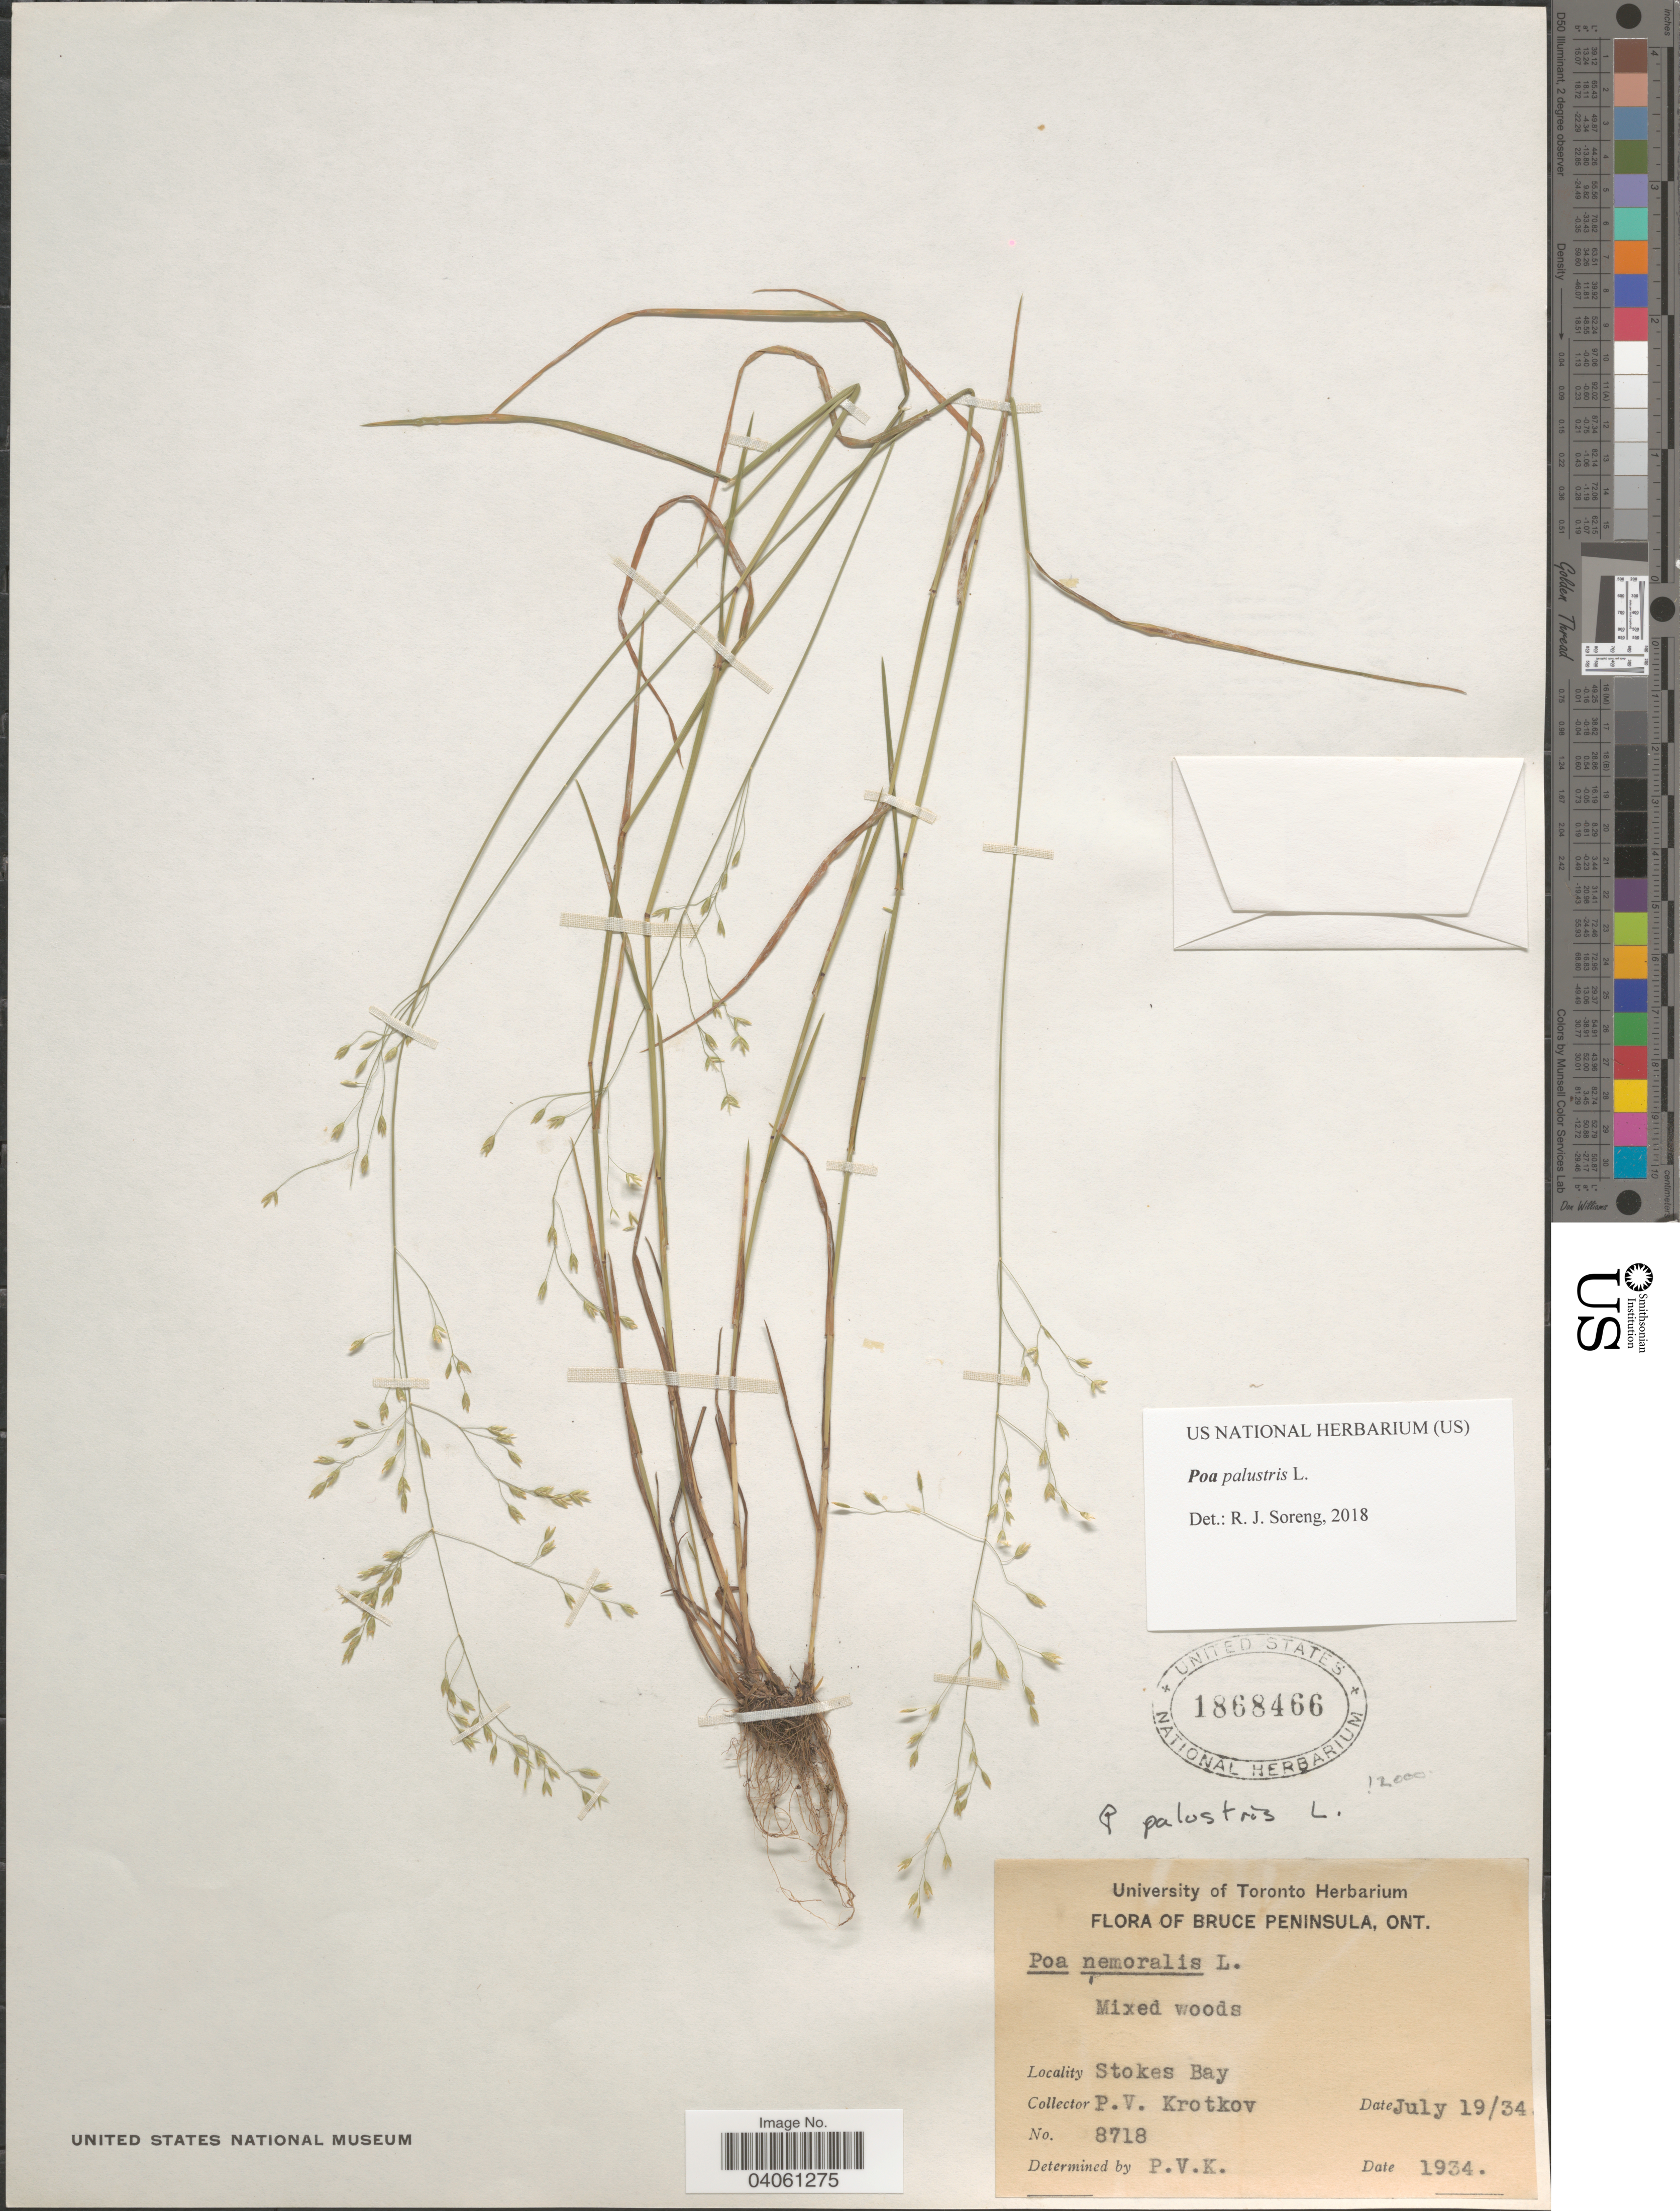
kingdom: Plantae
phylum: Tracheophyta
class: Liliopsida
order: Poales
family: Poaceae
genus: Poa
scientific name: Poa palustris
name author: L.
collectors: P. V. Krotkov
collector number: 8718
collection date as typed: Transcribed d/m/y: 19/7/34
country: Canada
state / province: Ontario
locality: Bruce Peninsula. Stokes Bay.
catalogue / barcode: US 1868466